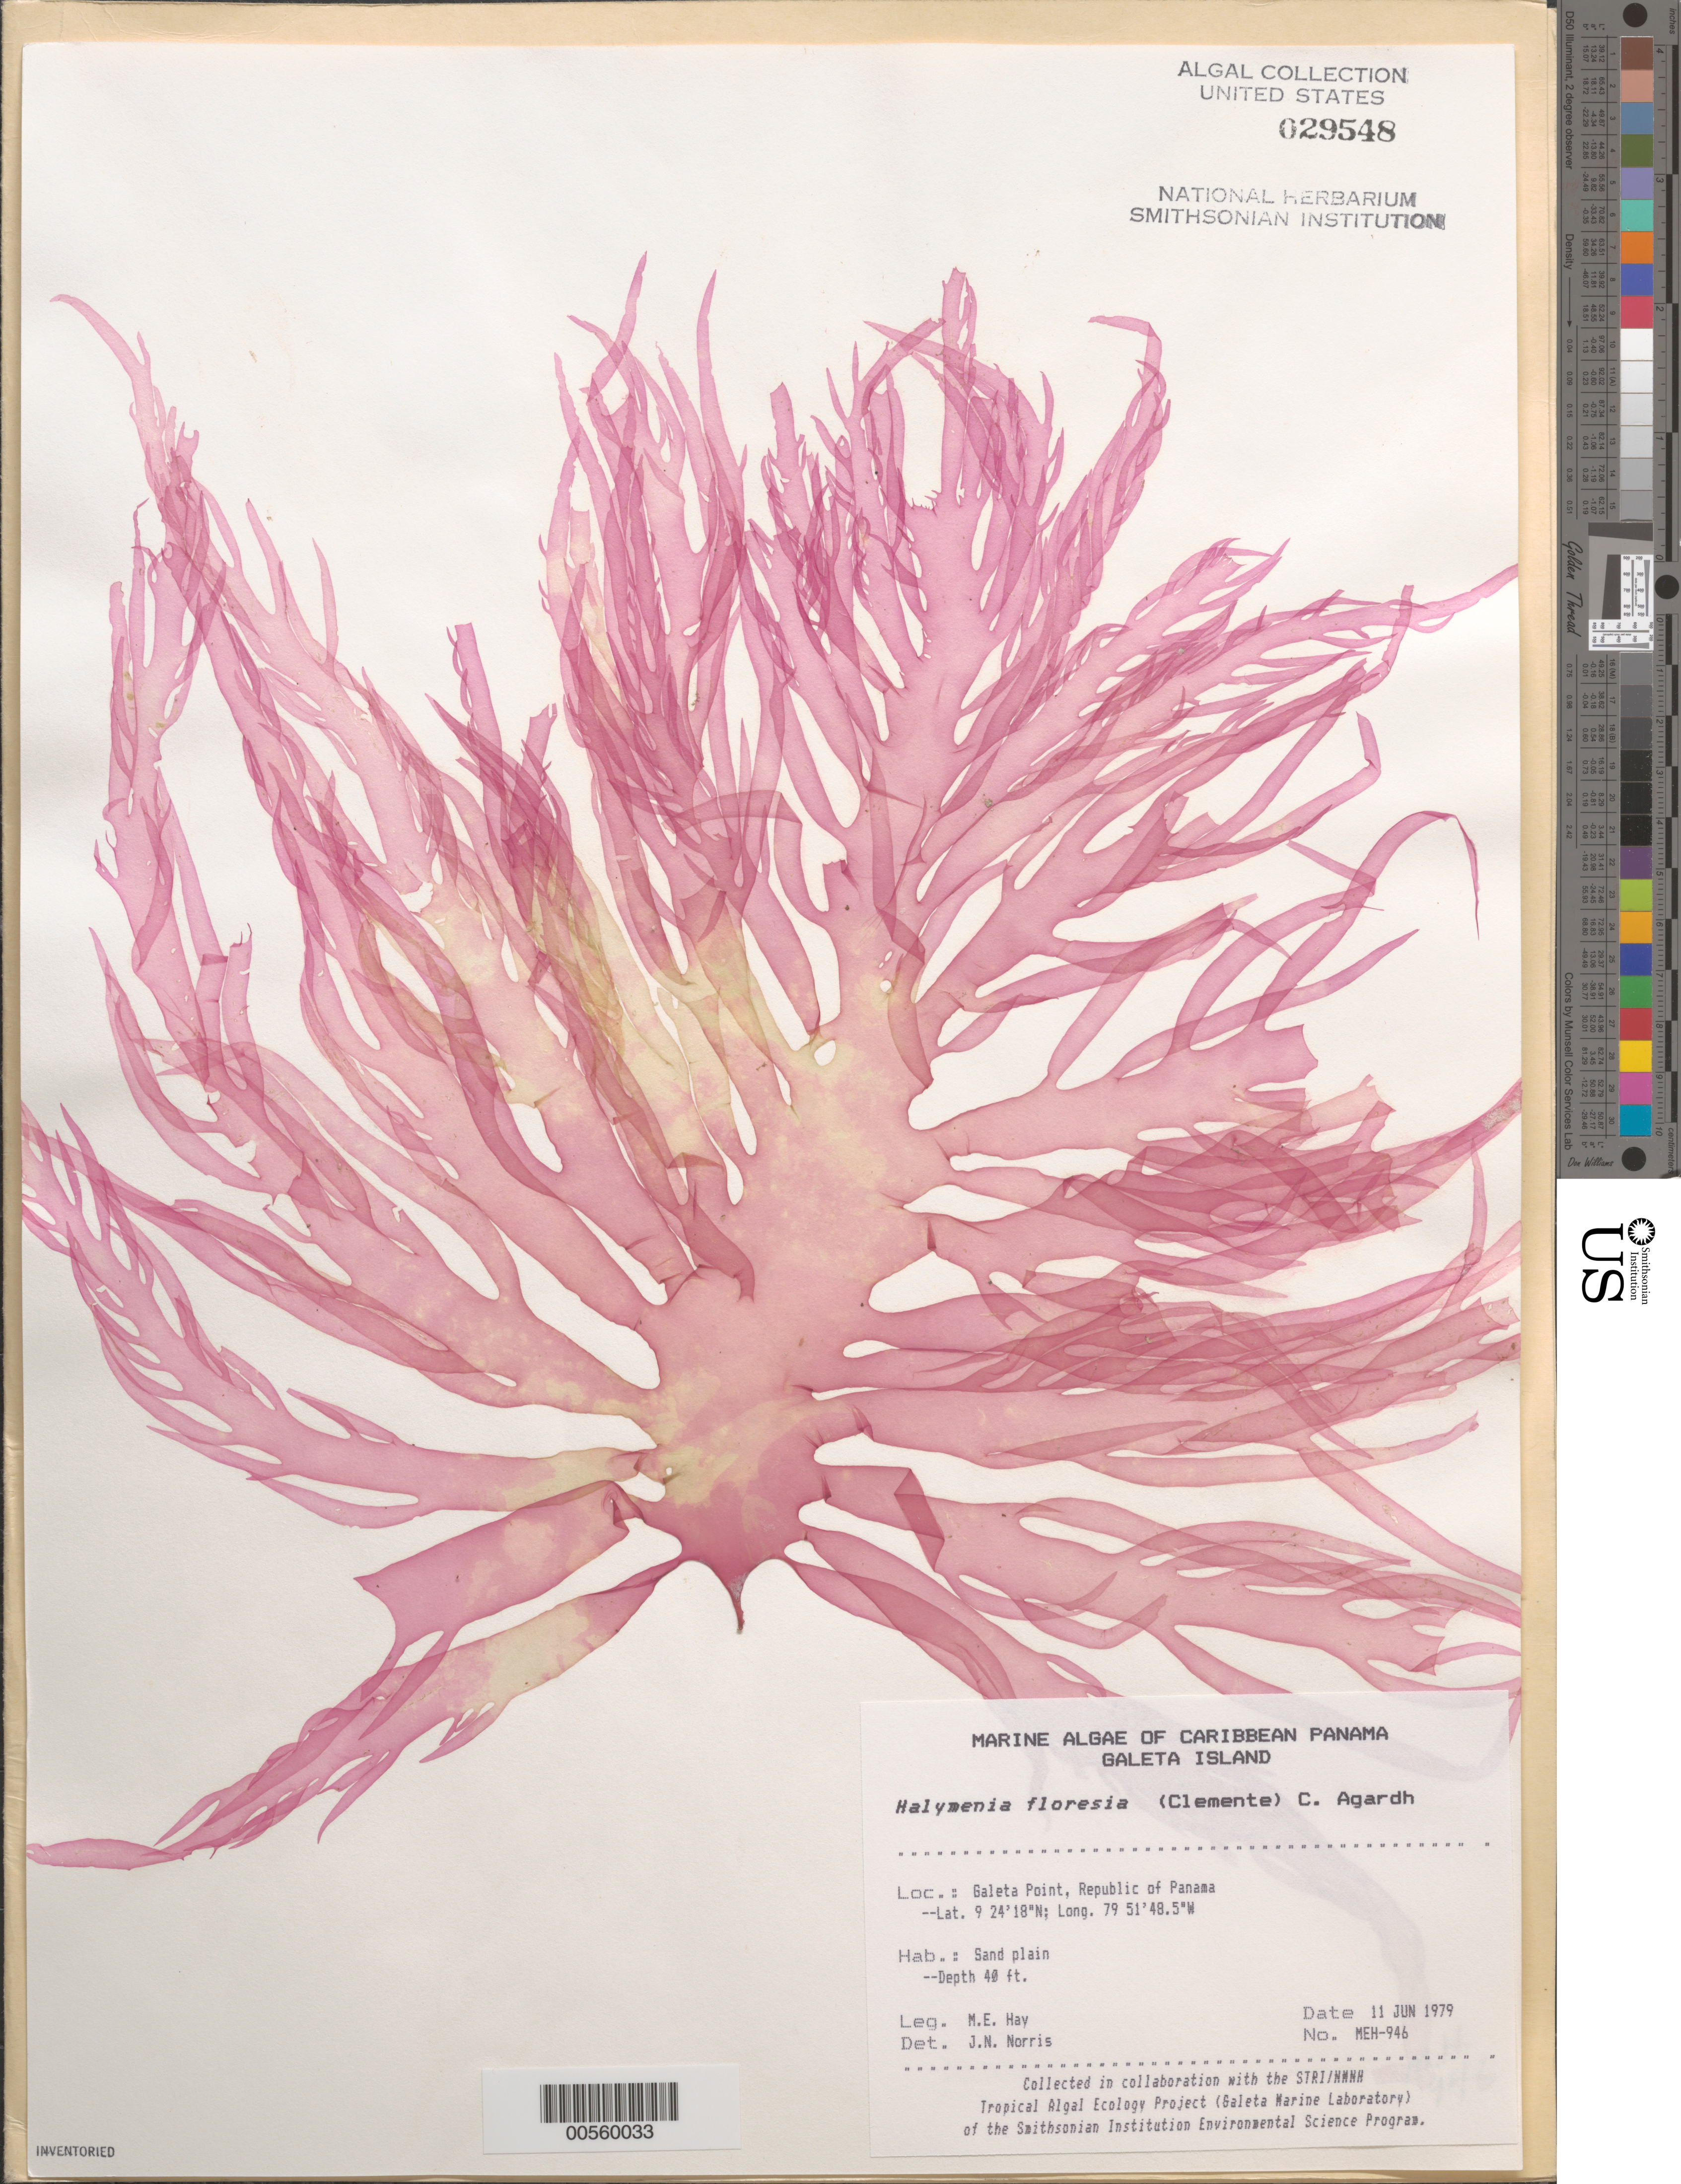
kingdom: Plantae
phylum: Rhodophyta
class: Florideophyceae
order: Halymeniales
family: Halymeniaceae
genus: Halymenia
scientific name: Halymenia floresii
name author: (Clemente) C. Agardh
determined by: Norris, James N.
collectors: M. E. Hay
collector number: MEH-946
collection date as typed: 11 Jun 1979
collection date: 1979-06-11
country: Panama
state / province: Colón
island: Galeta Island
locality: Galeta Point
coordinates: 9 24' 18" N, 79 51' 48.5" W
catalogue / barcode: US 29548